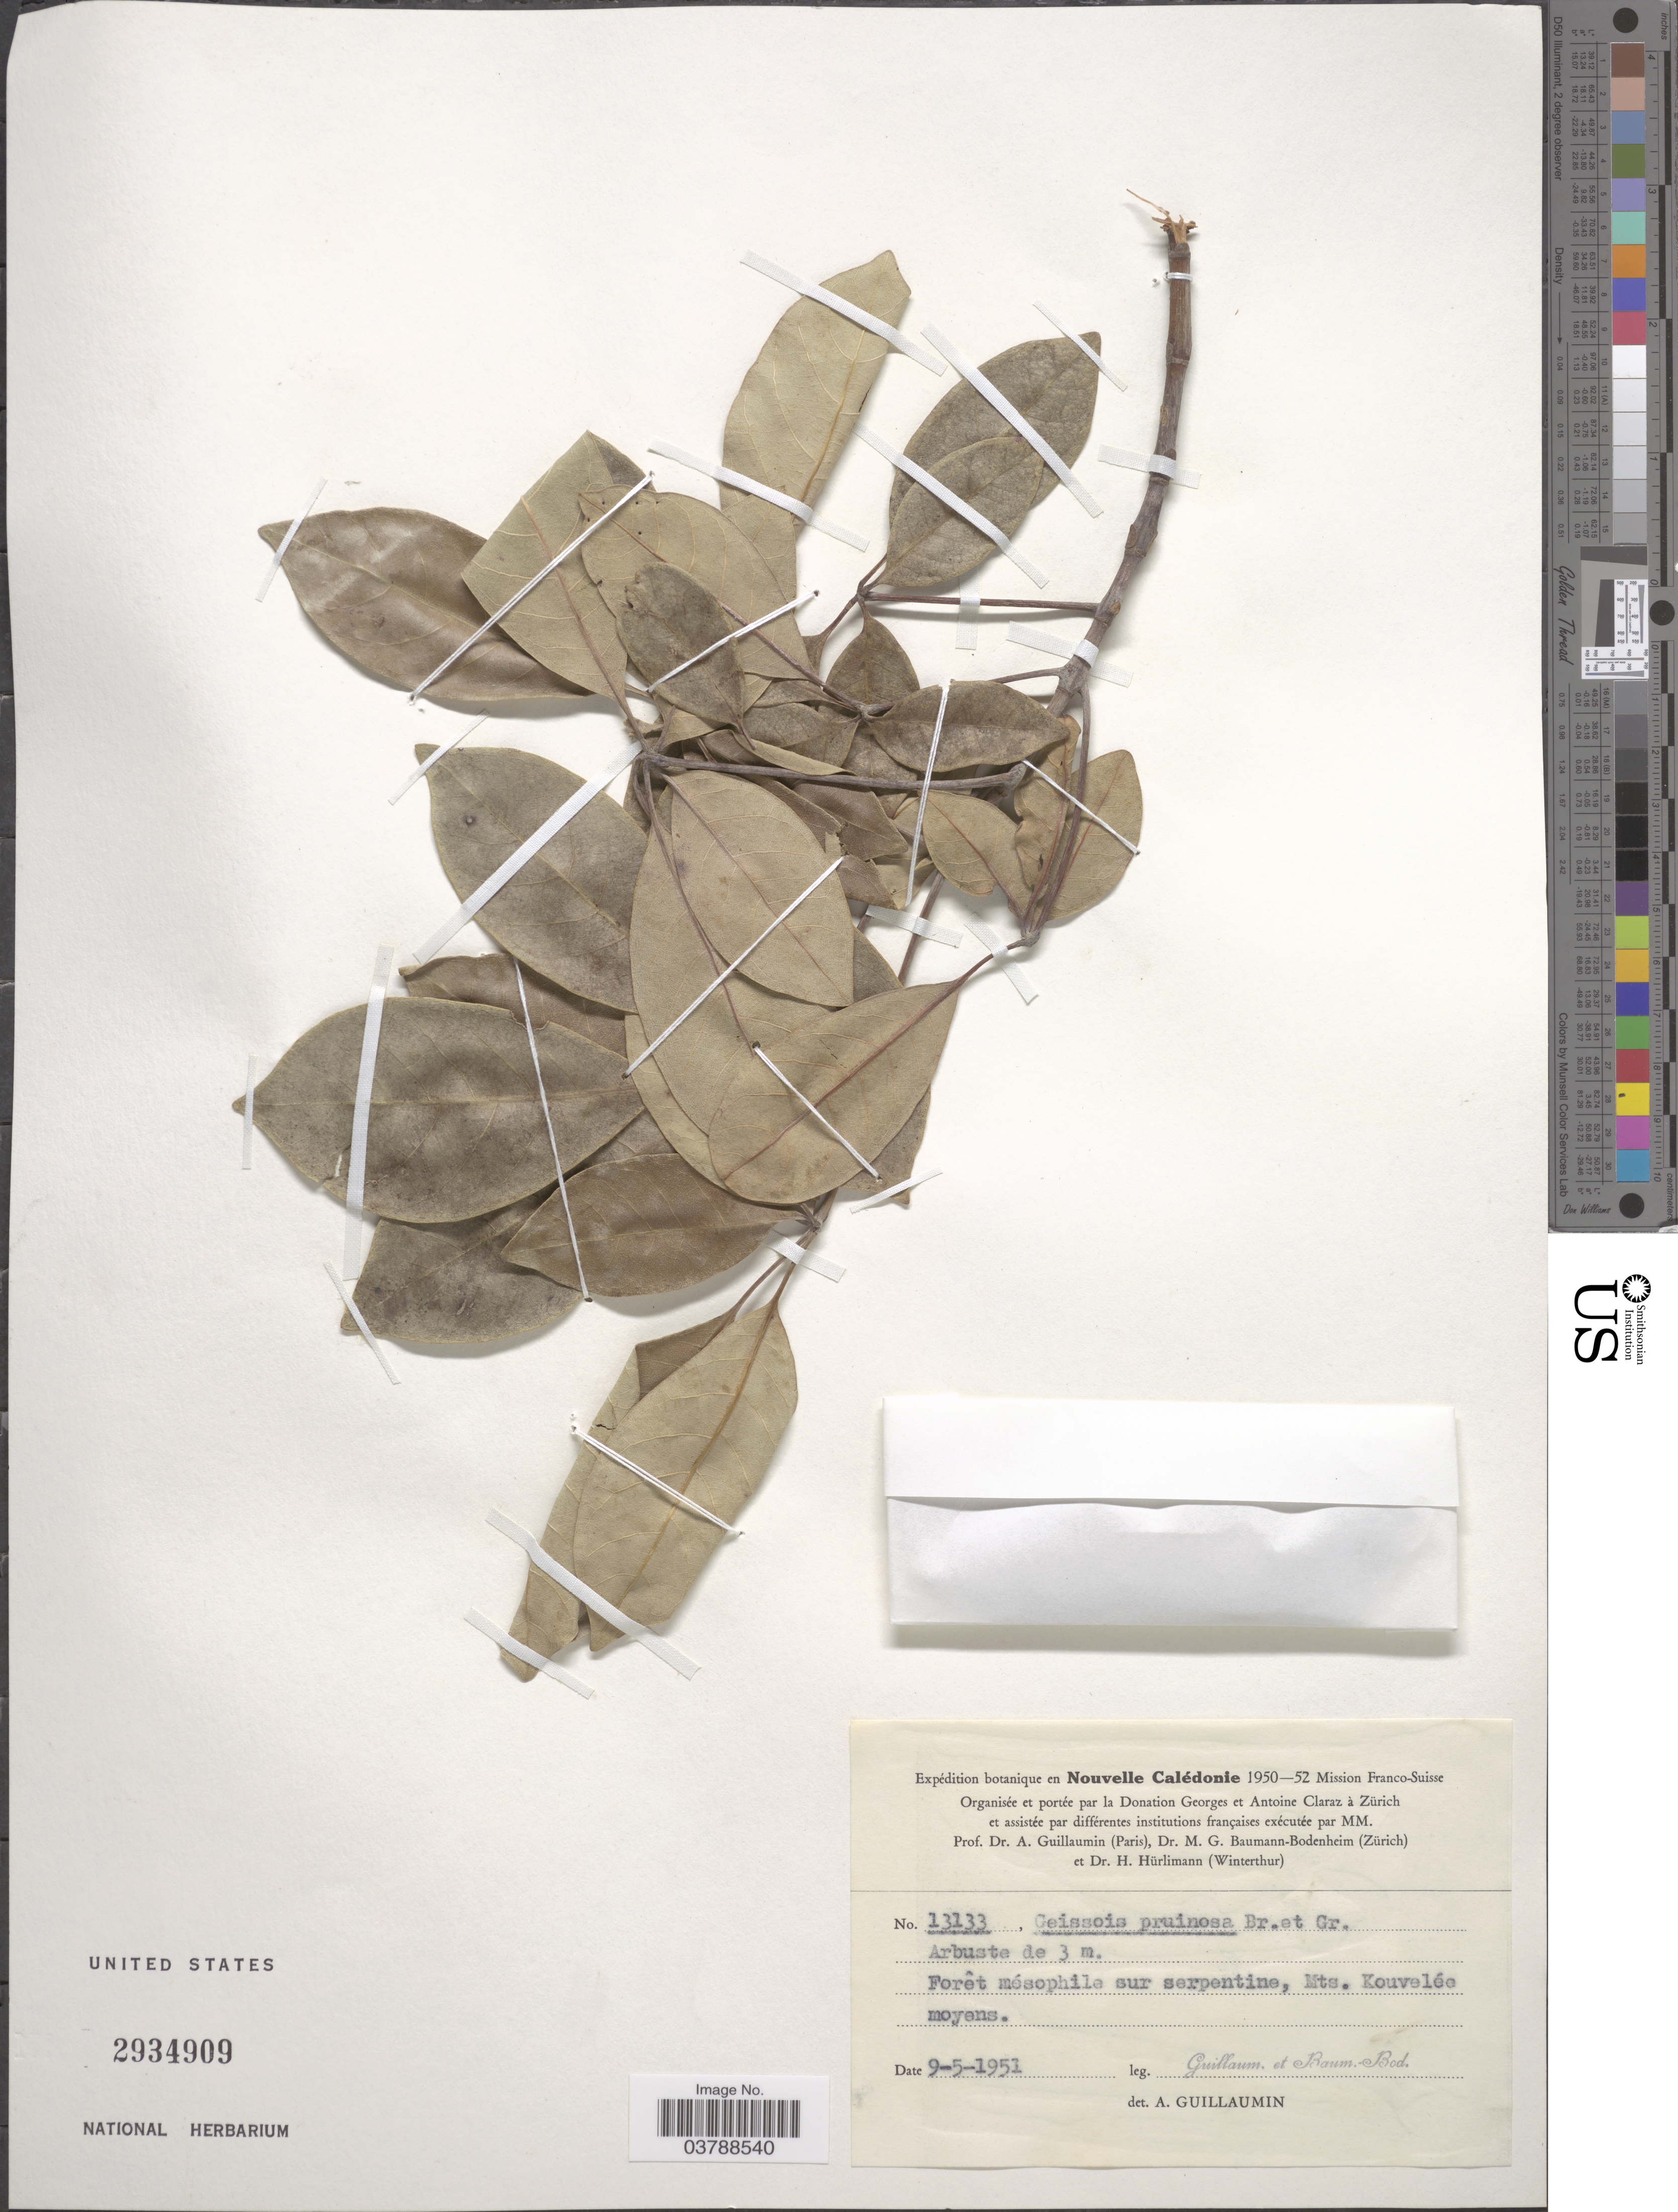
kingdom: Plantae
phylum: Tracheophyta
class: Magnoliopsida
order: Oxalidales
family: Cunoniaceae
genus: Geissois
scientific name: Geissois pruinosa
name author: Brongn. & Gris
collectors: A. Guillaumin & M. G. Baumann-Bodenheim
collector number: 13133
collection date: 1951-05-09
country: New Caledonia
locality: Nouvelle Calédonie. Forêt mésophile sur serpentine, Mts. Kouvelée moyens.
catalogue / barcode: US 2934909